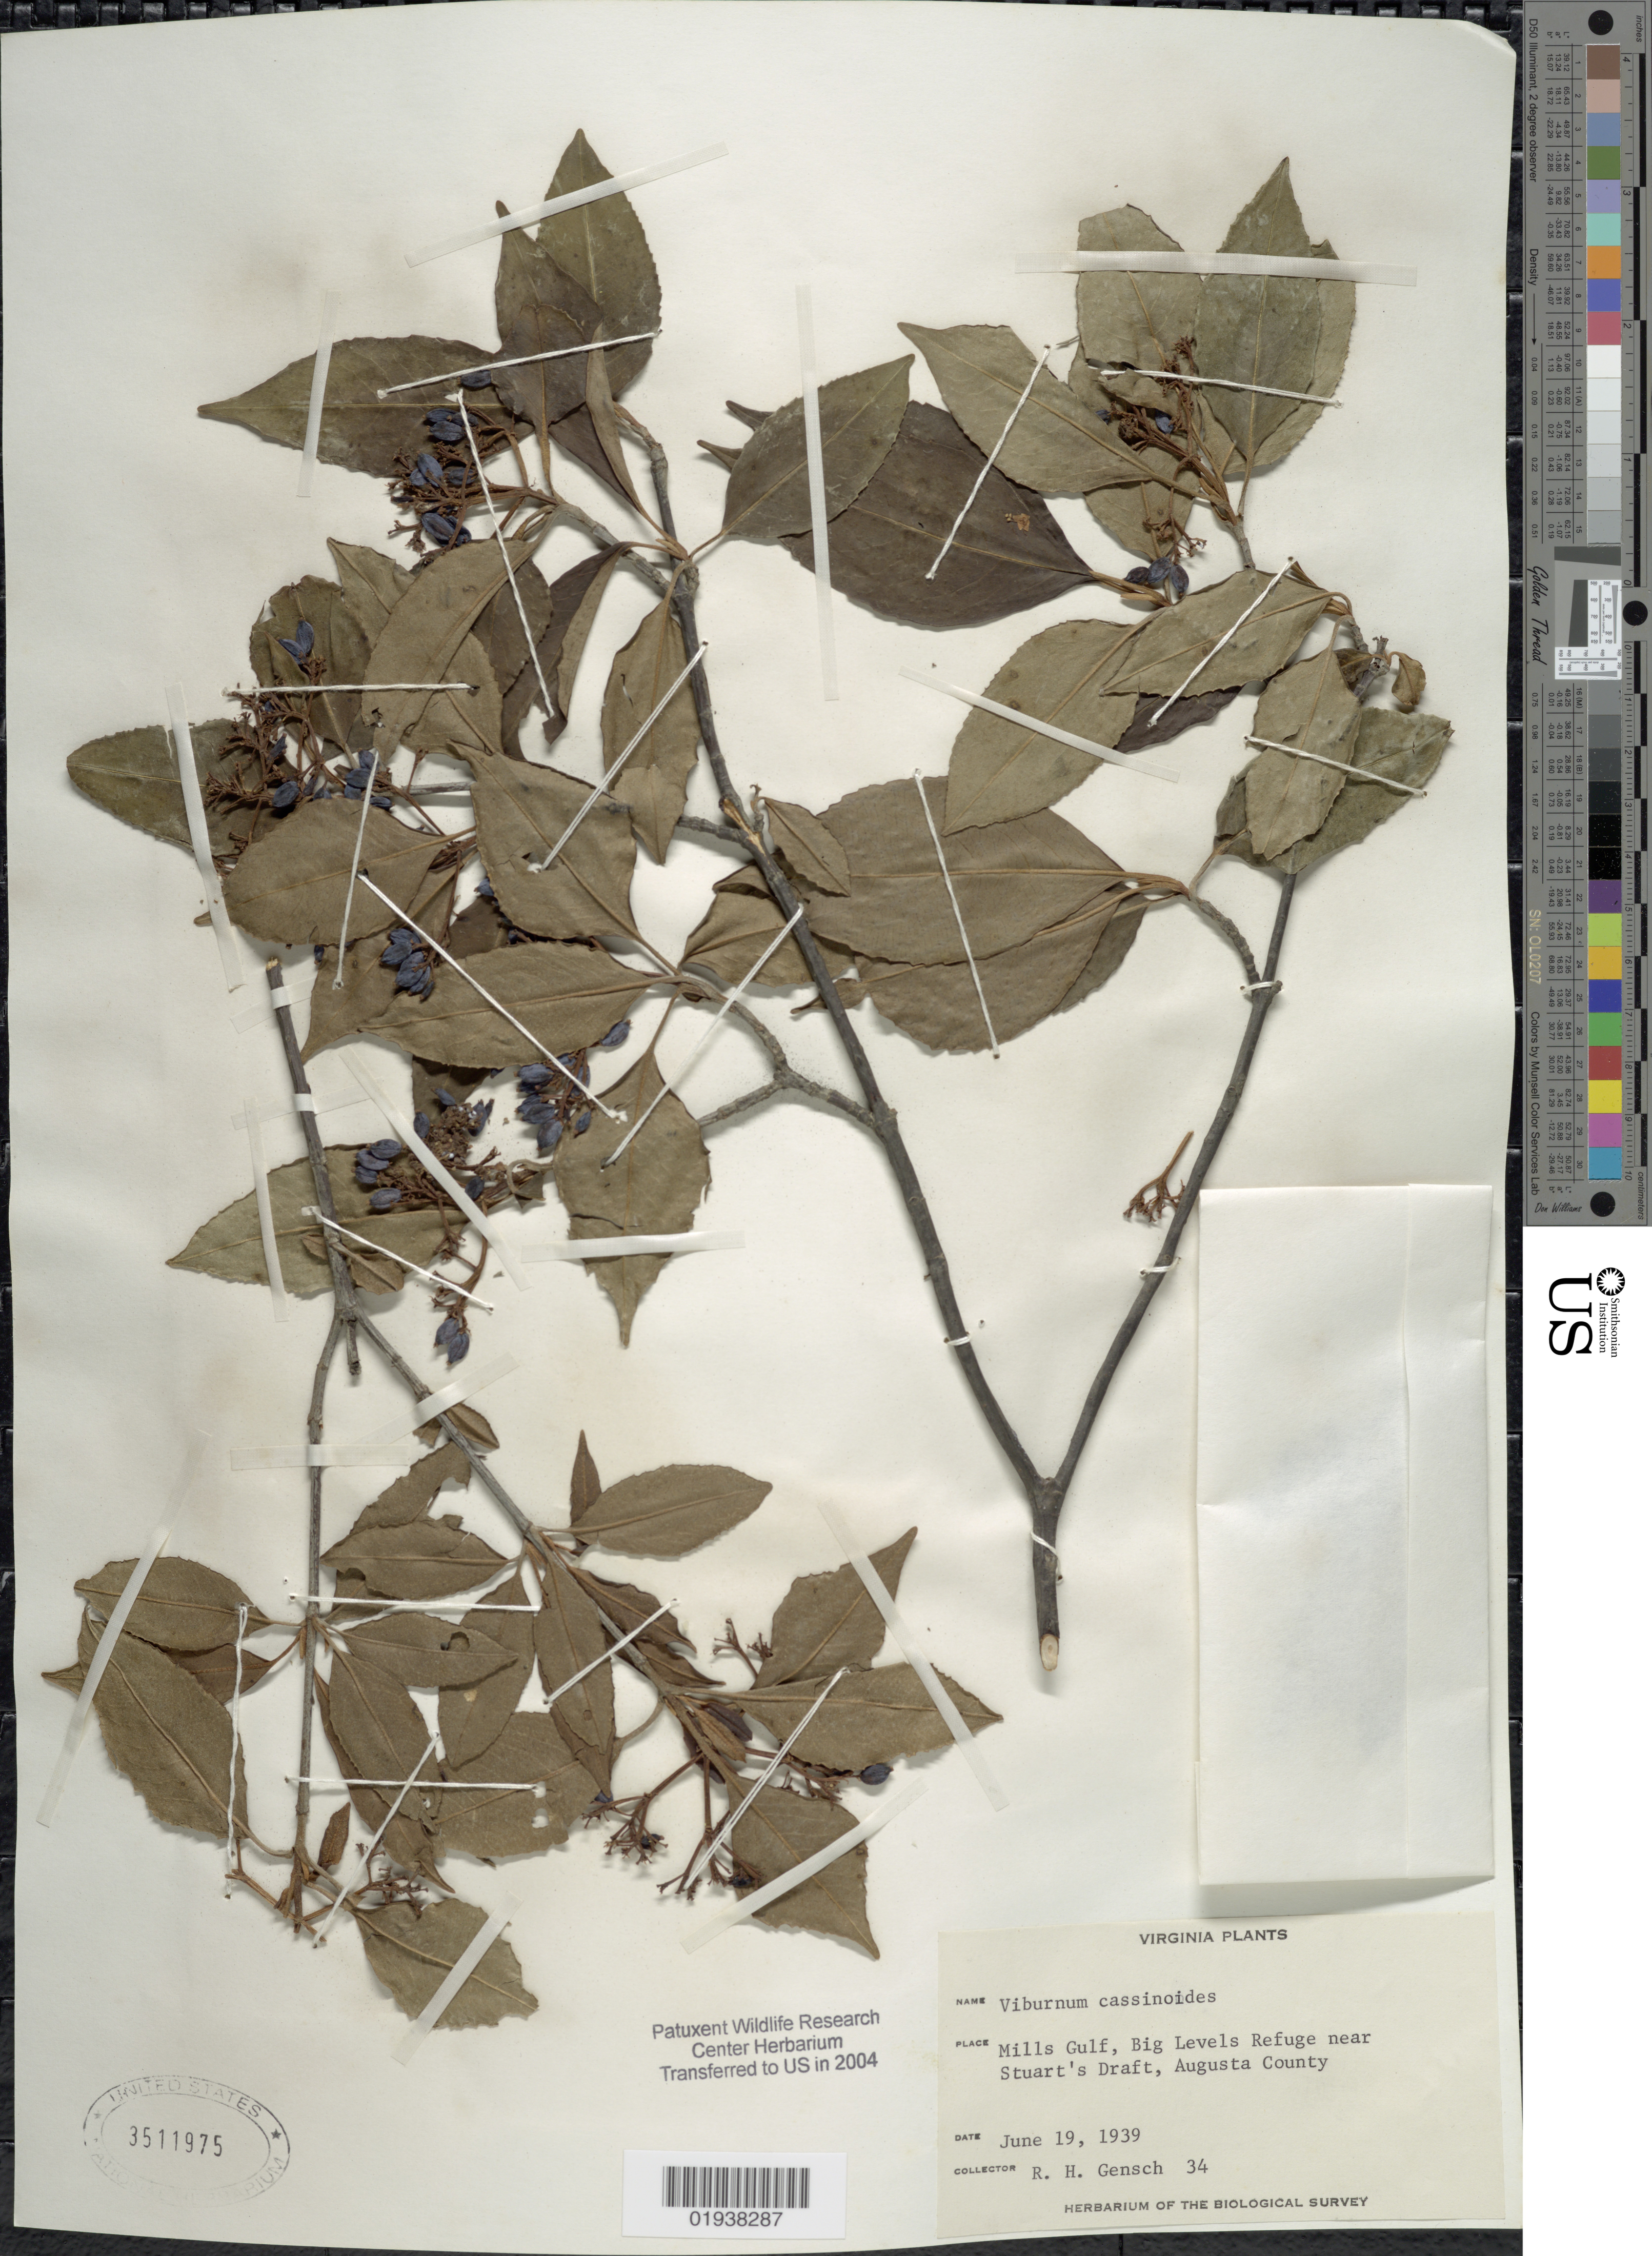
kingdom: Plantae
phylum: Tracheophyta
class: Magnoliopsida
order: Dipsacales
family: Viburnaceae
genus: Viburnum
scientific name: Viburnum cassinoides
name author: L.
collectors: R. Gensch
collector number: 34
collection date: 1939-06-19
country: United States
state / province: Virginia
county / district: Augusta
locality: Mills Gulf, Big Levels Refuge near Stuart's Draft, Augusta County.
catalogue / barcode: US 3511975